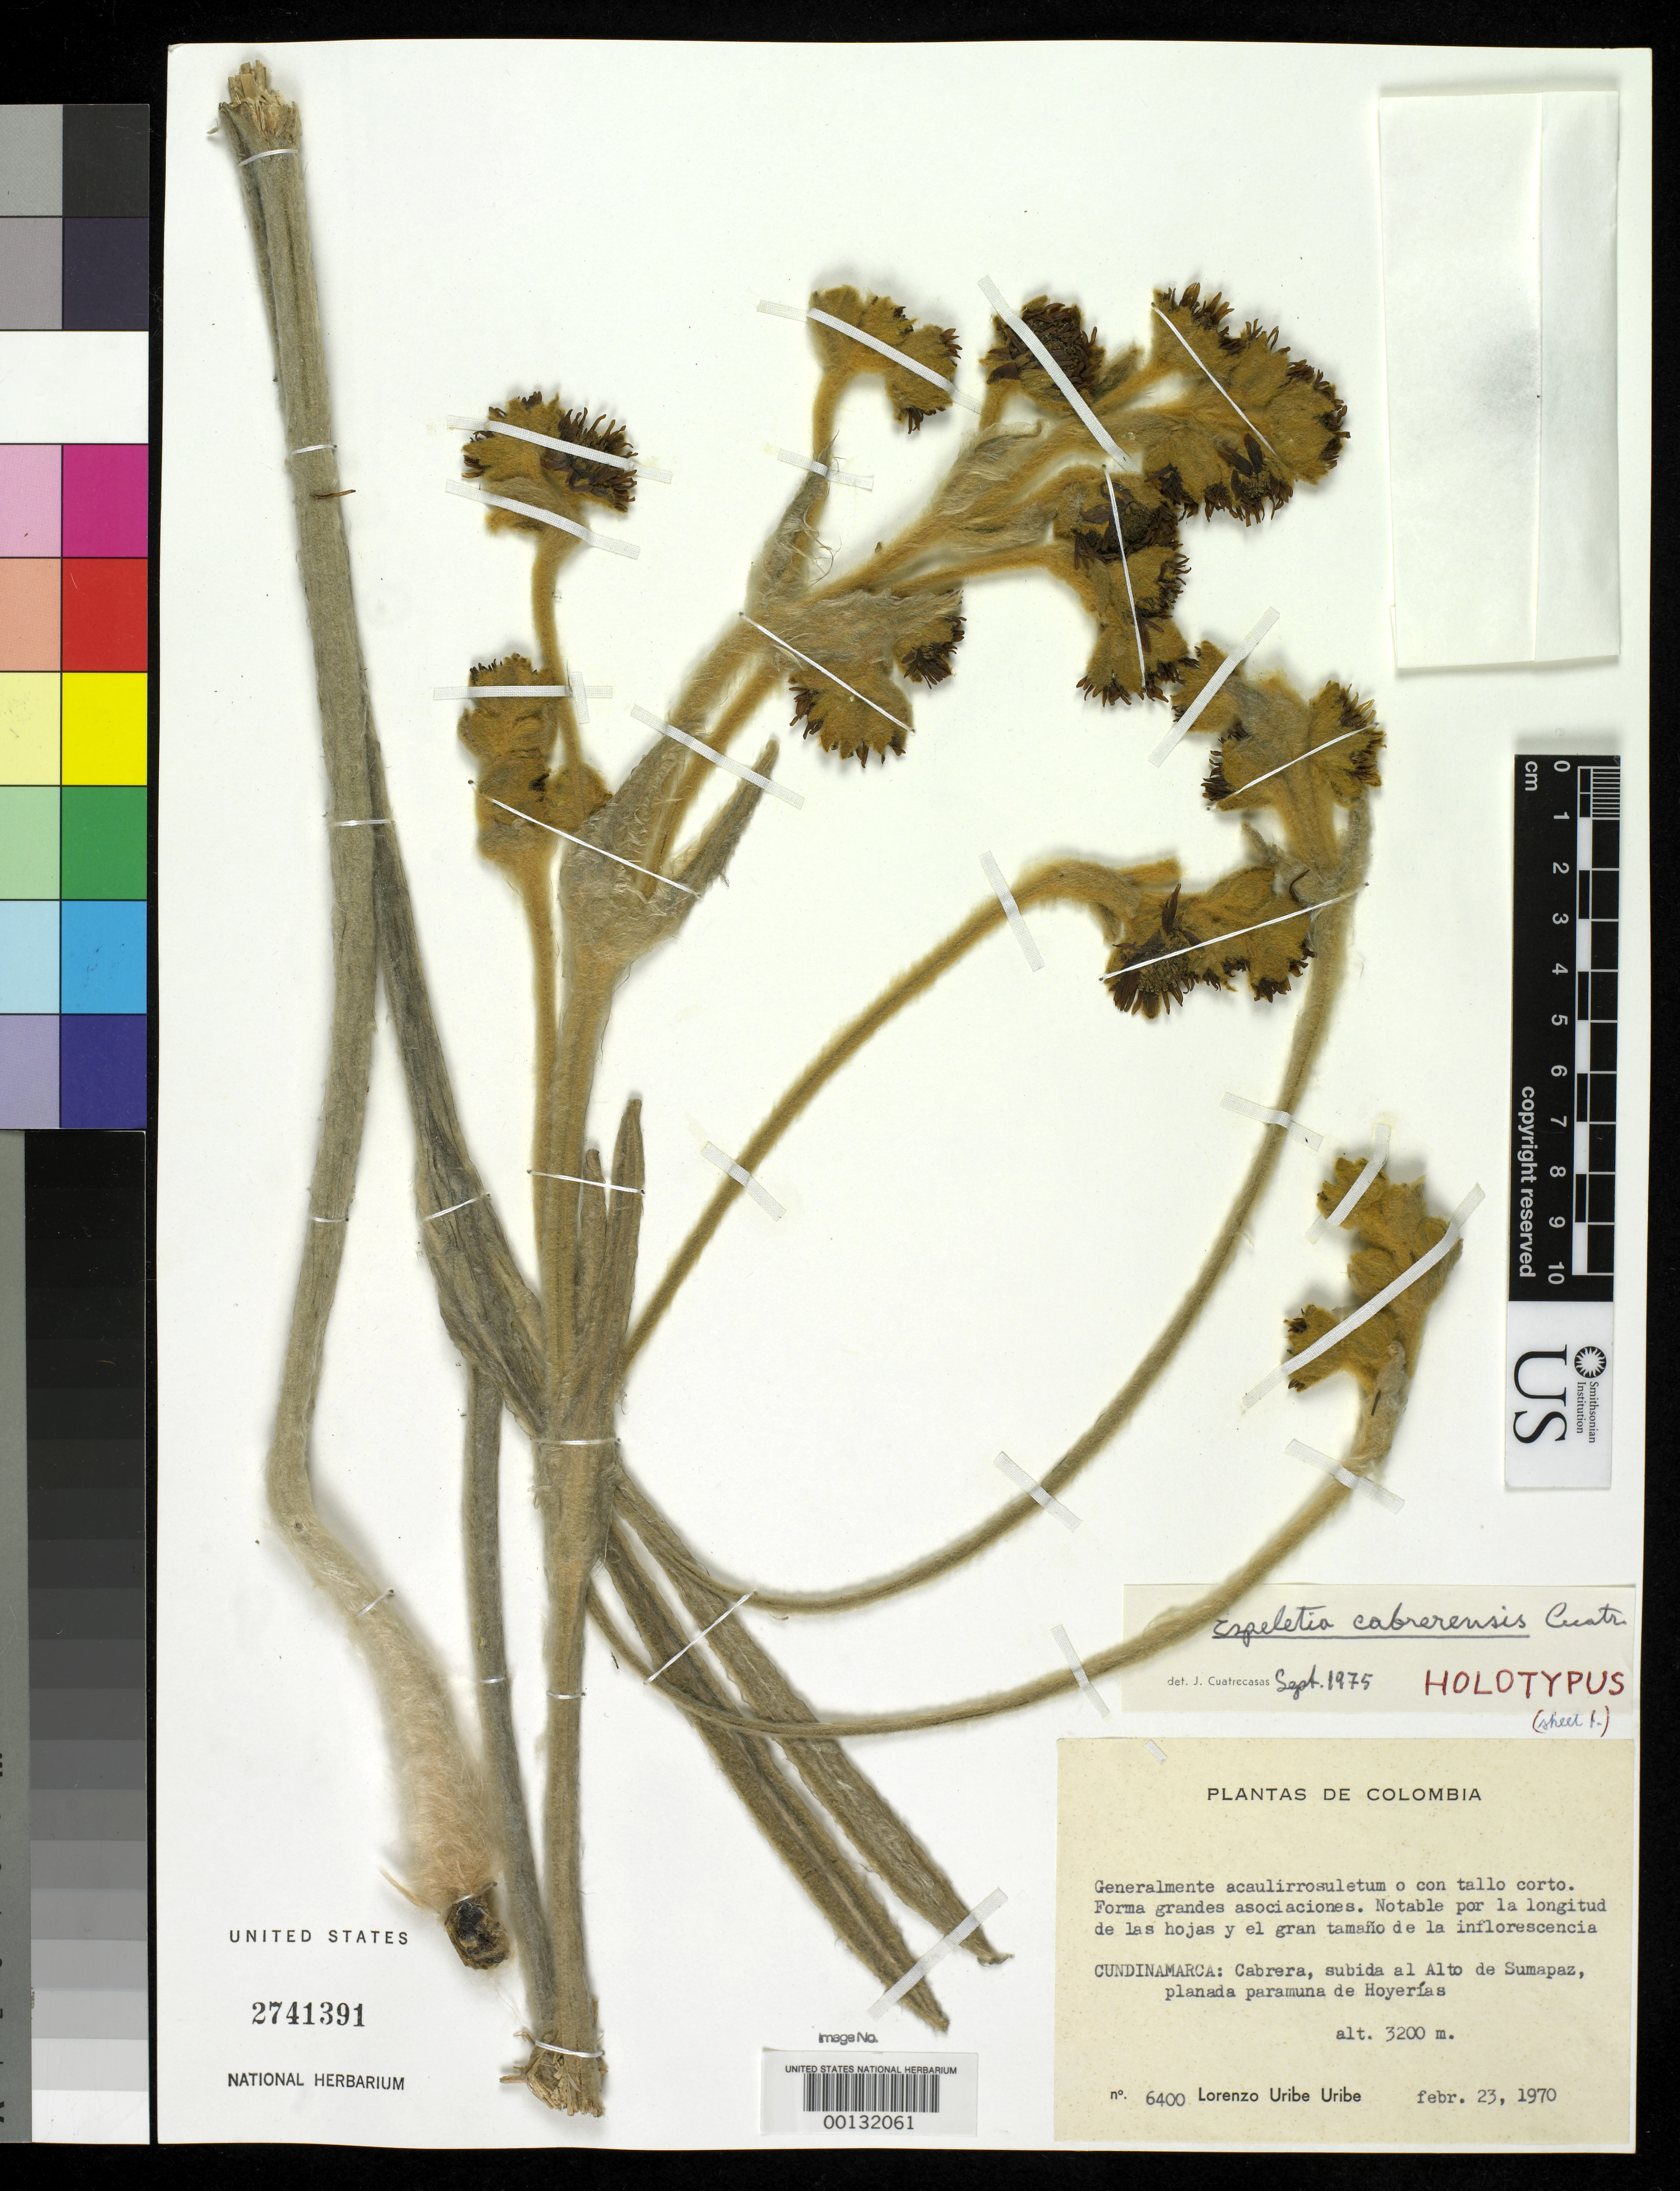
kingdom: Plantae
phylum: Tracheophyta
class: Magnoliopsida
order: Asterales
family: Asteraceae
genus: Espeletia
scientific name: Espeletia cabrerensis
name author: Cuatrec.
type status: Holotype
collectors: L. Uribe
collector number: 6400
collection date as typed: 23 Feb 1970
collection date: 1970-02-23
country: Colombia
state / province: Cundinamarca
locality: Cabrera, subida al Alto de Sumapaz, Planada de Hoyerias. [Cabrera, ascent to Alto de Sumapaz, Planada de Hoyerias]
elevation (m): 3200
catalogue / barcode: US 2741391